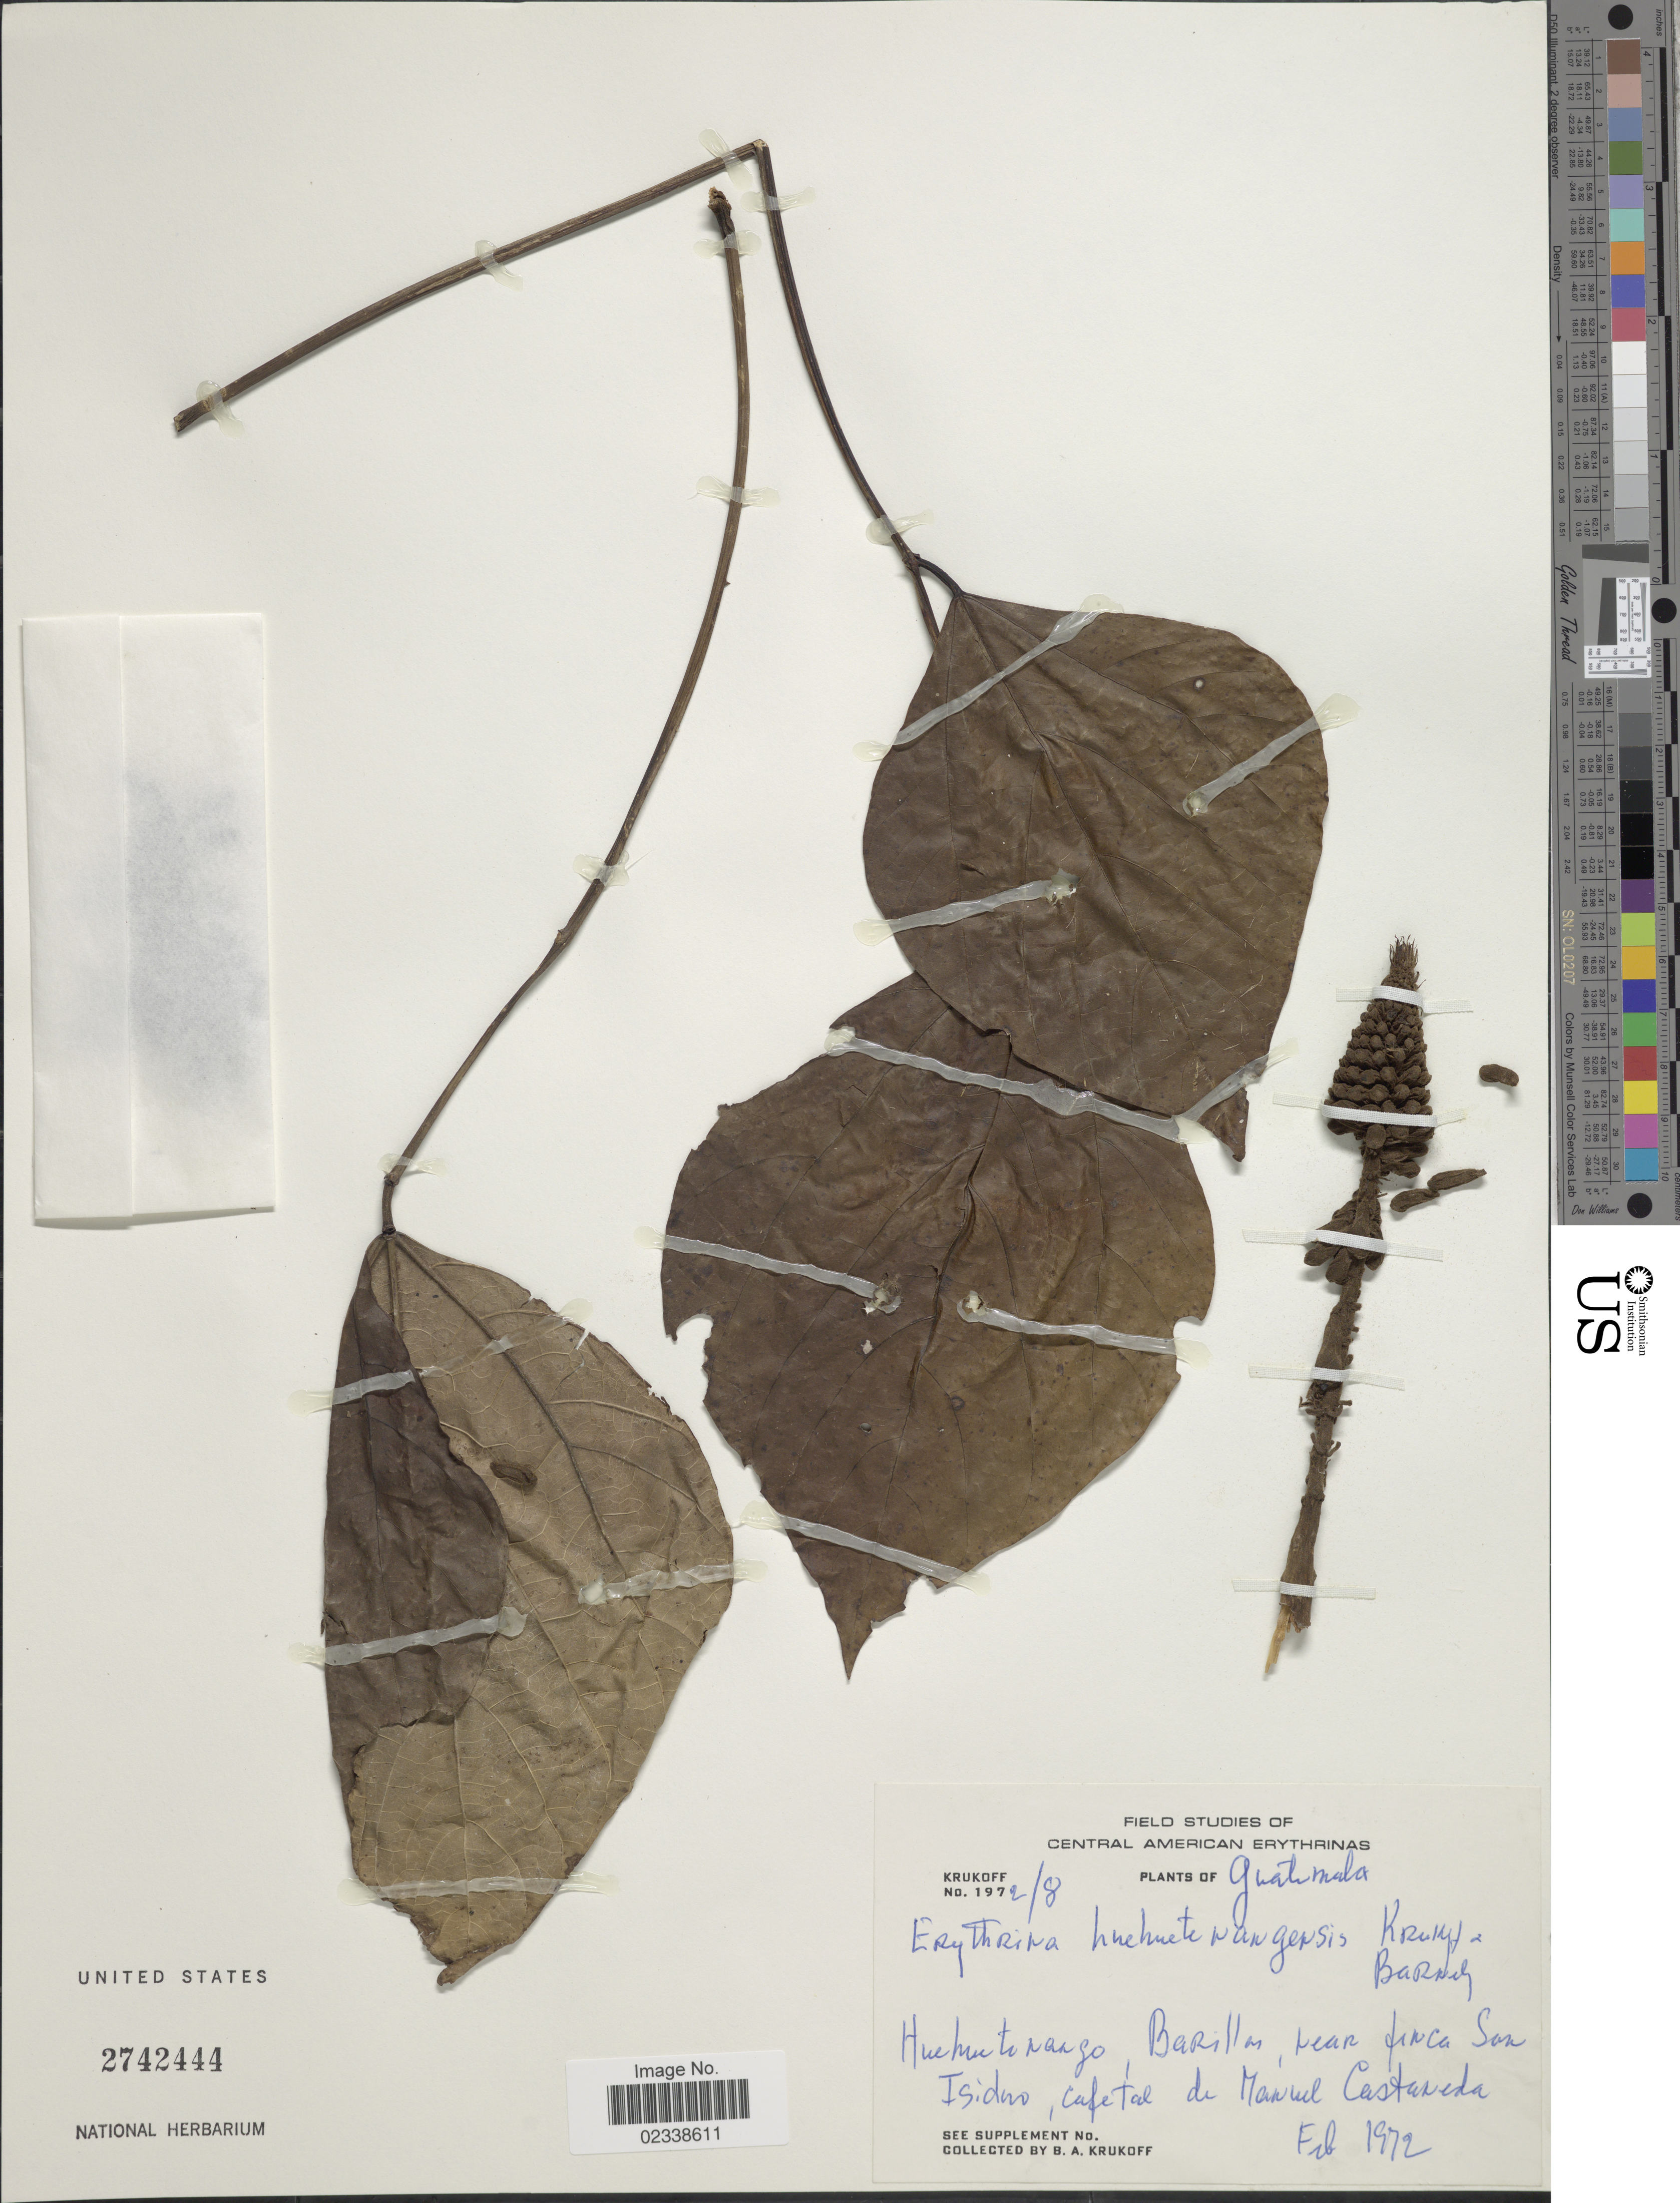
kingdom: Plantae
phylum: Tracheophyta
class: Magnoliopsida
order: Fabales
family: Fabaceae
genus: Erythrina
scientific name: Erythrina huehuetenangensis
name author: Krukoff & Barneby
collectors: B. A. Krukoff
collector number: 1972/8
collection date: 1972-02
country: Guatemala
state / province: Huehuetenango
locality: Barillas, near finca San Isidro, cafetal de Manuel Castaneda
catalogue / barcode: US 2742444